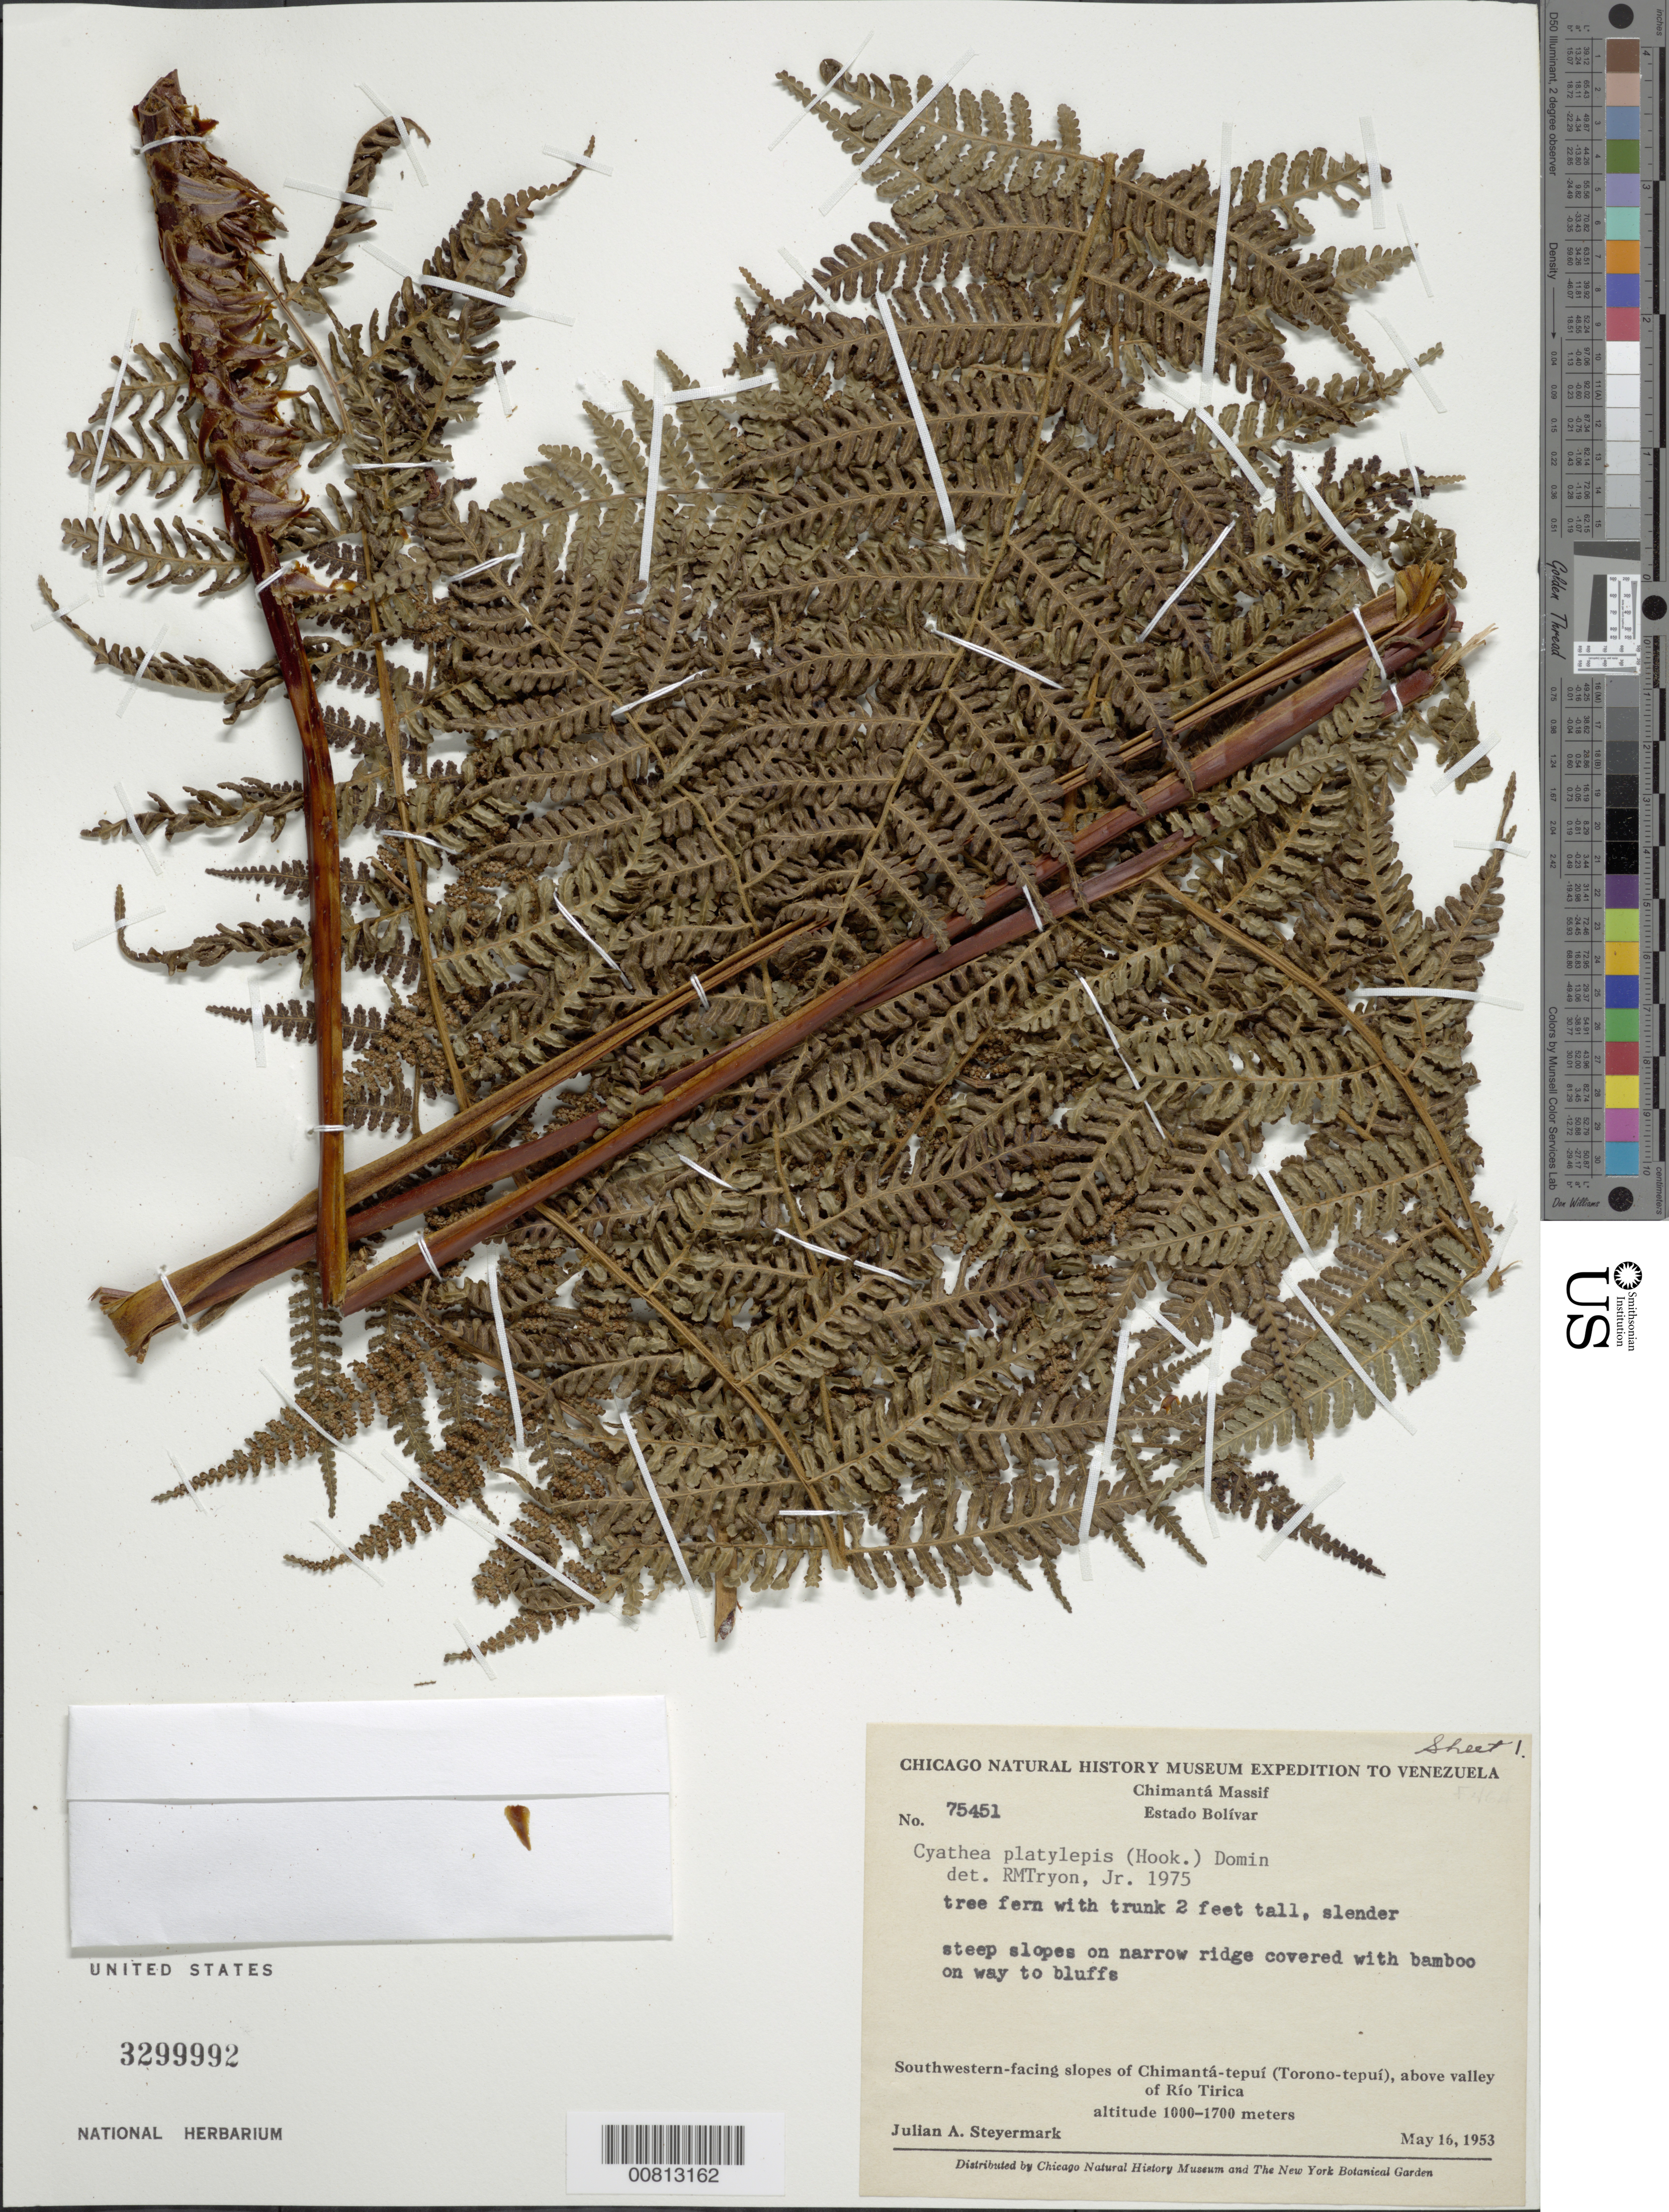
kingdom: Plantae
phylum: Tracheophyta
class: Polypodiopsida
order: Cyatheales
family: Cyatheaceae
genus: Cyathea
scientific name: Cyathea platylepis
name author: (Hook.) Domin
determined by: Tryon, Rolla M., Jr.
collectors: J. Steyermark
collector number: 75451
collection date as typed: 16-May-53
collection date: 1953-05-16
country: Venezuela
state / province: Bolívar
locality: Chimantá-tepuí (Torono-tepuí), above valley of Río Tirica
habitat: Steep slopes on narrow ridge covered with bamboo on way to bluffs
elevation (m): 1000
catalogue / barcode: US 3299992